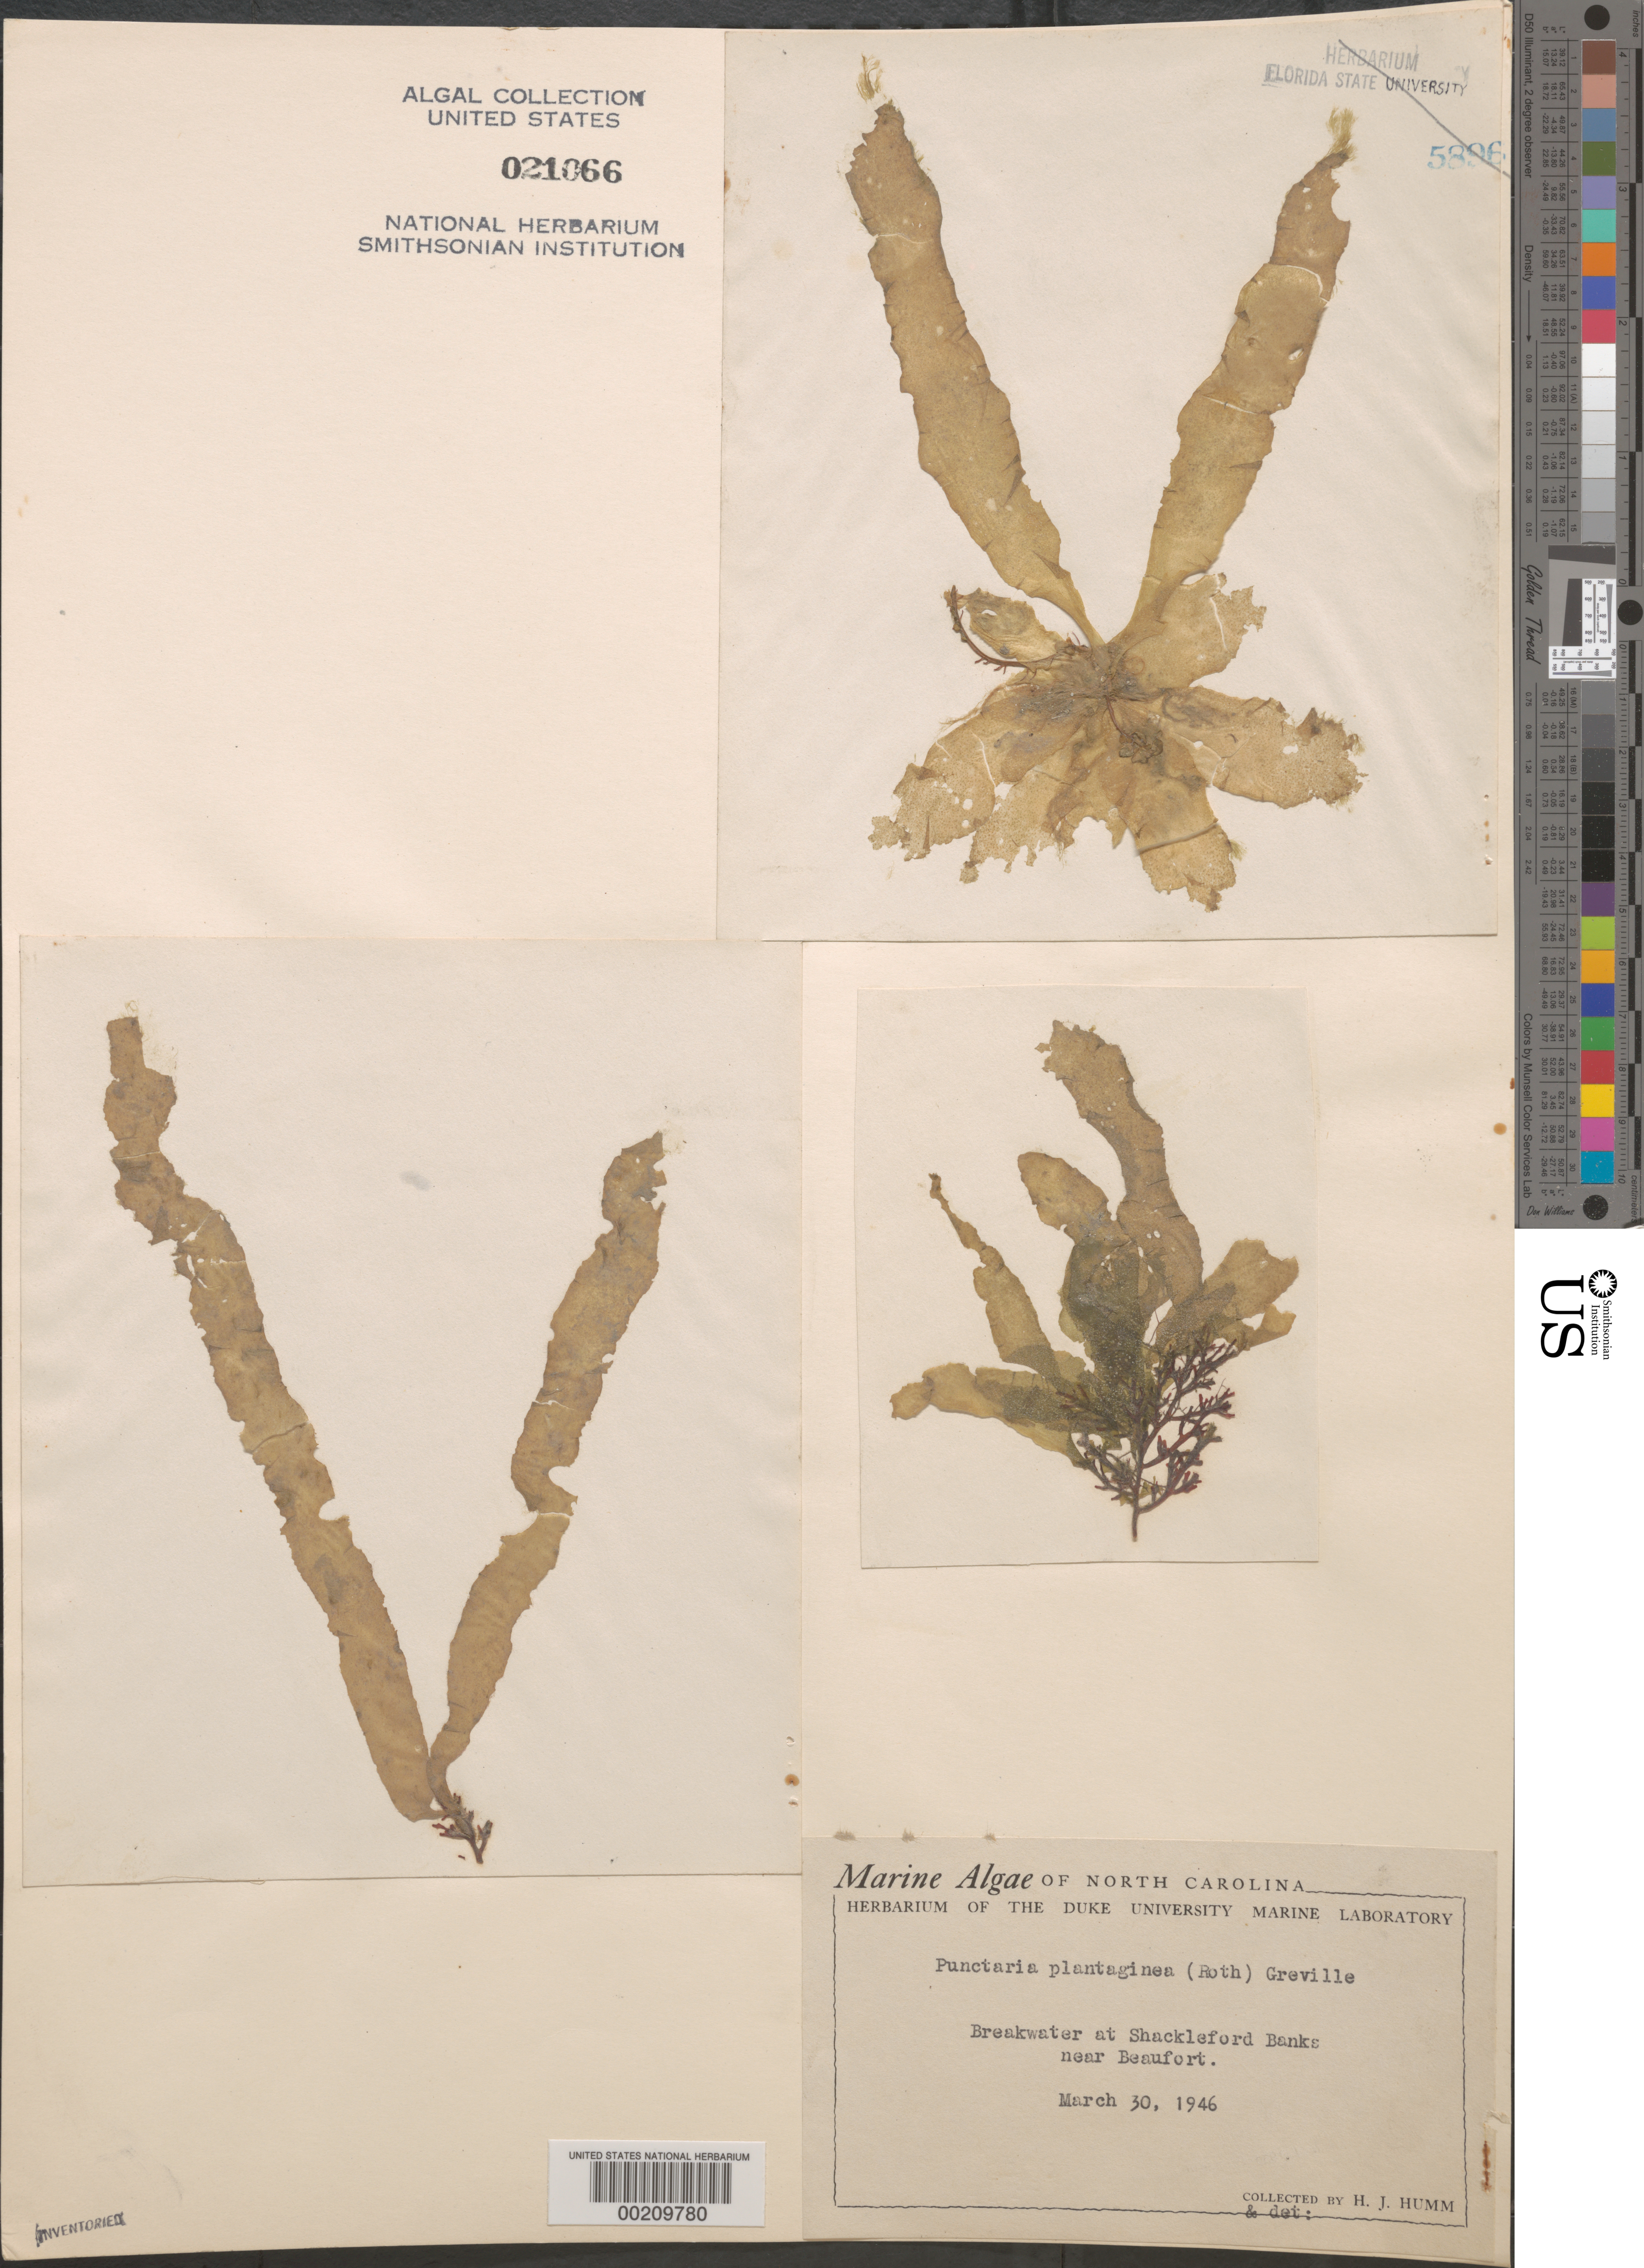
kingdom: Chromista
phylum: Ochrophyta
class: Phaeophyceae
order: Dictyosiphonales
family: Punctariaceae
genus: Punctaria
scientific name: Punctaria plantaginea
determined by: Humm, Harold J.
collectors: H. J. Humm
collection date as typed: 30 Mar 1946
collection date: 1946-03-30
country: United States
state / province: North Carolina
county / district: Carteret County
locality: Beaufort, Shackleford Banks breakwater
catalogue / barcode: US 21066